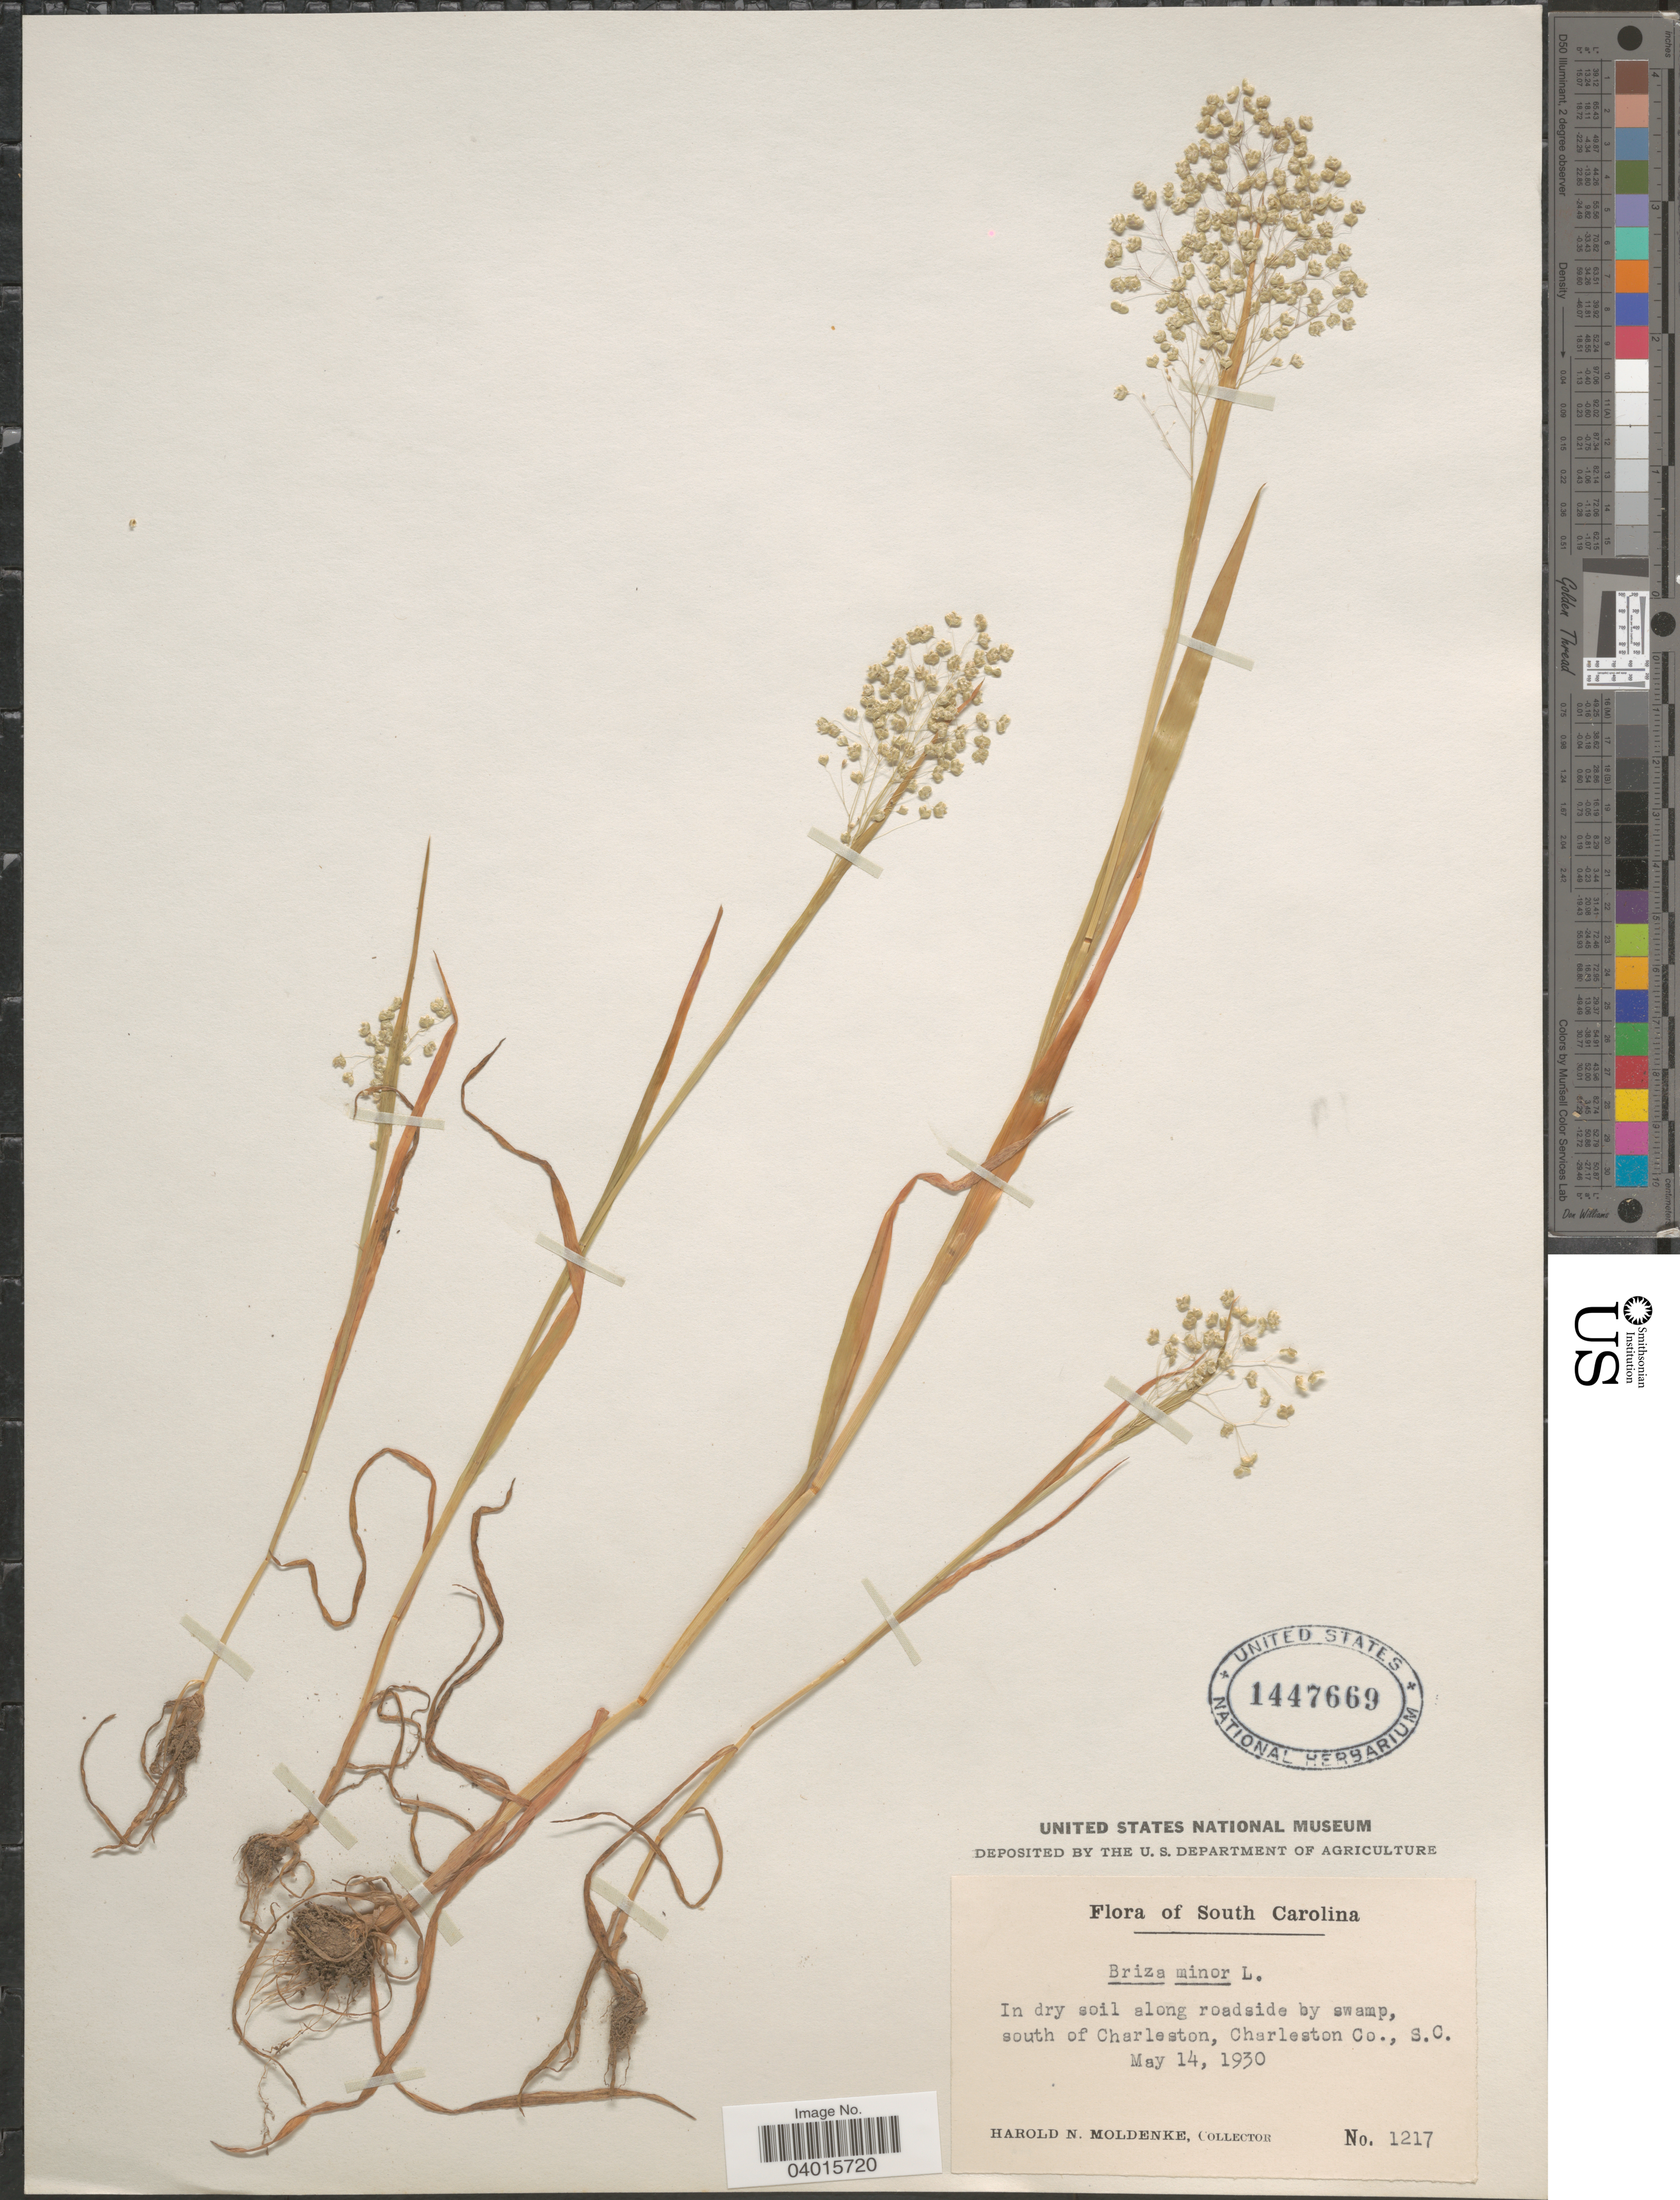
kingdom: Plantae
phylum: Tracheophyta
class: Liliopsida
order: Poales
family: Poaceae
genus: Briza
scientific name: Briza minor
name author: L.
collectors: H. N. Moldenke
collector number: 1217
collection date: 1930-05-14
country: United States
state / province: South Carolina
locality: In dry soil along roadside by swamp, south of Charleston, Charleston Co.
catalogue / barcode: US 1447669